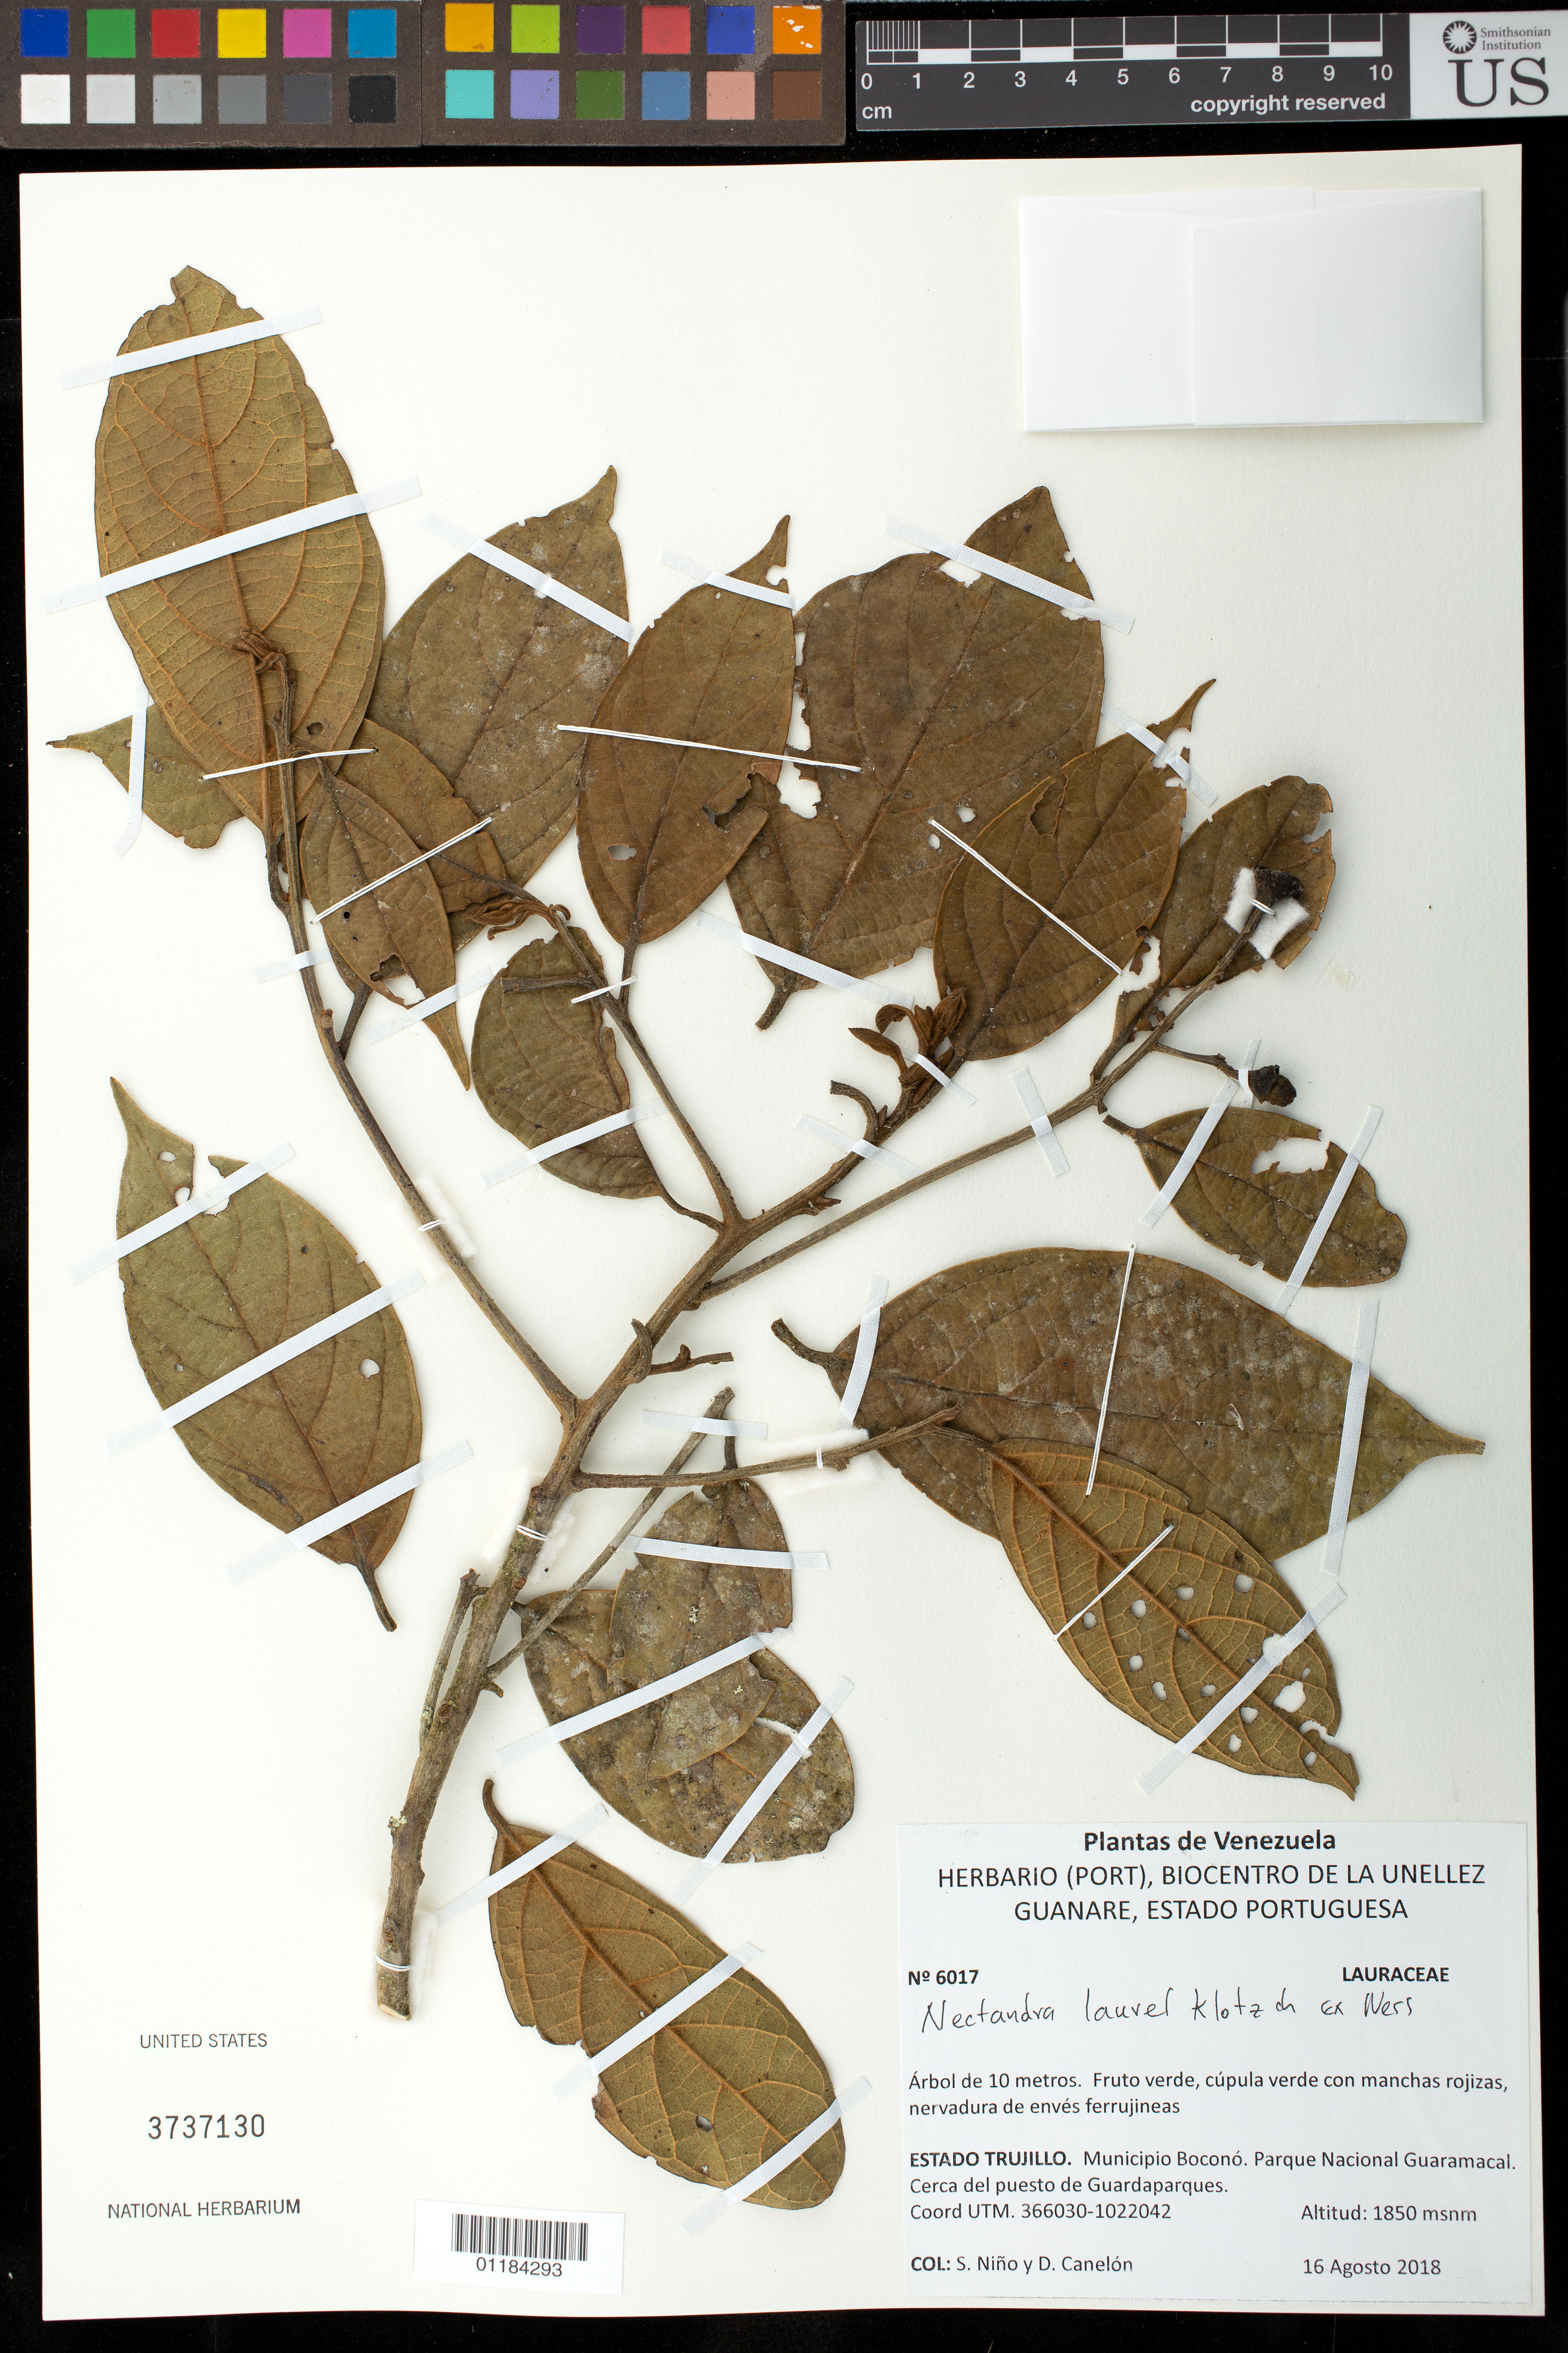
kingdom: Plantae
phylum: Tracheophyta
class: Magnoliopsida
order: Laurales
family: Lauraceae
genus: Nectandra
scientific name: Nectandra laurel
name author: Nees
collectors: S. M. Niño & D. Canelón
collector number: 6017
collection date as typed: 16 Agosto 2018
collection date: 2018-08-16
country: Venezuela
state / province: Trujillo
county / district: Boconó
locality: Parque Nacional Guaramacal. Cerca del puesto de Guardaparques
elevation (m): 1850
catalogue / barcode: US 3737130